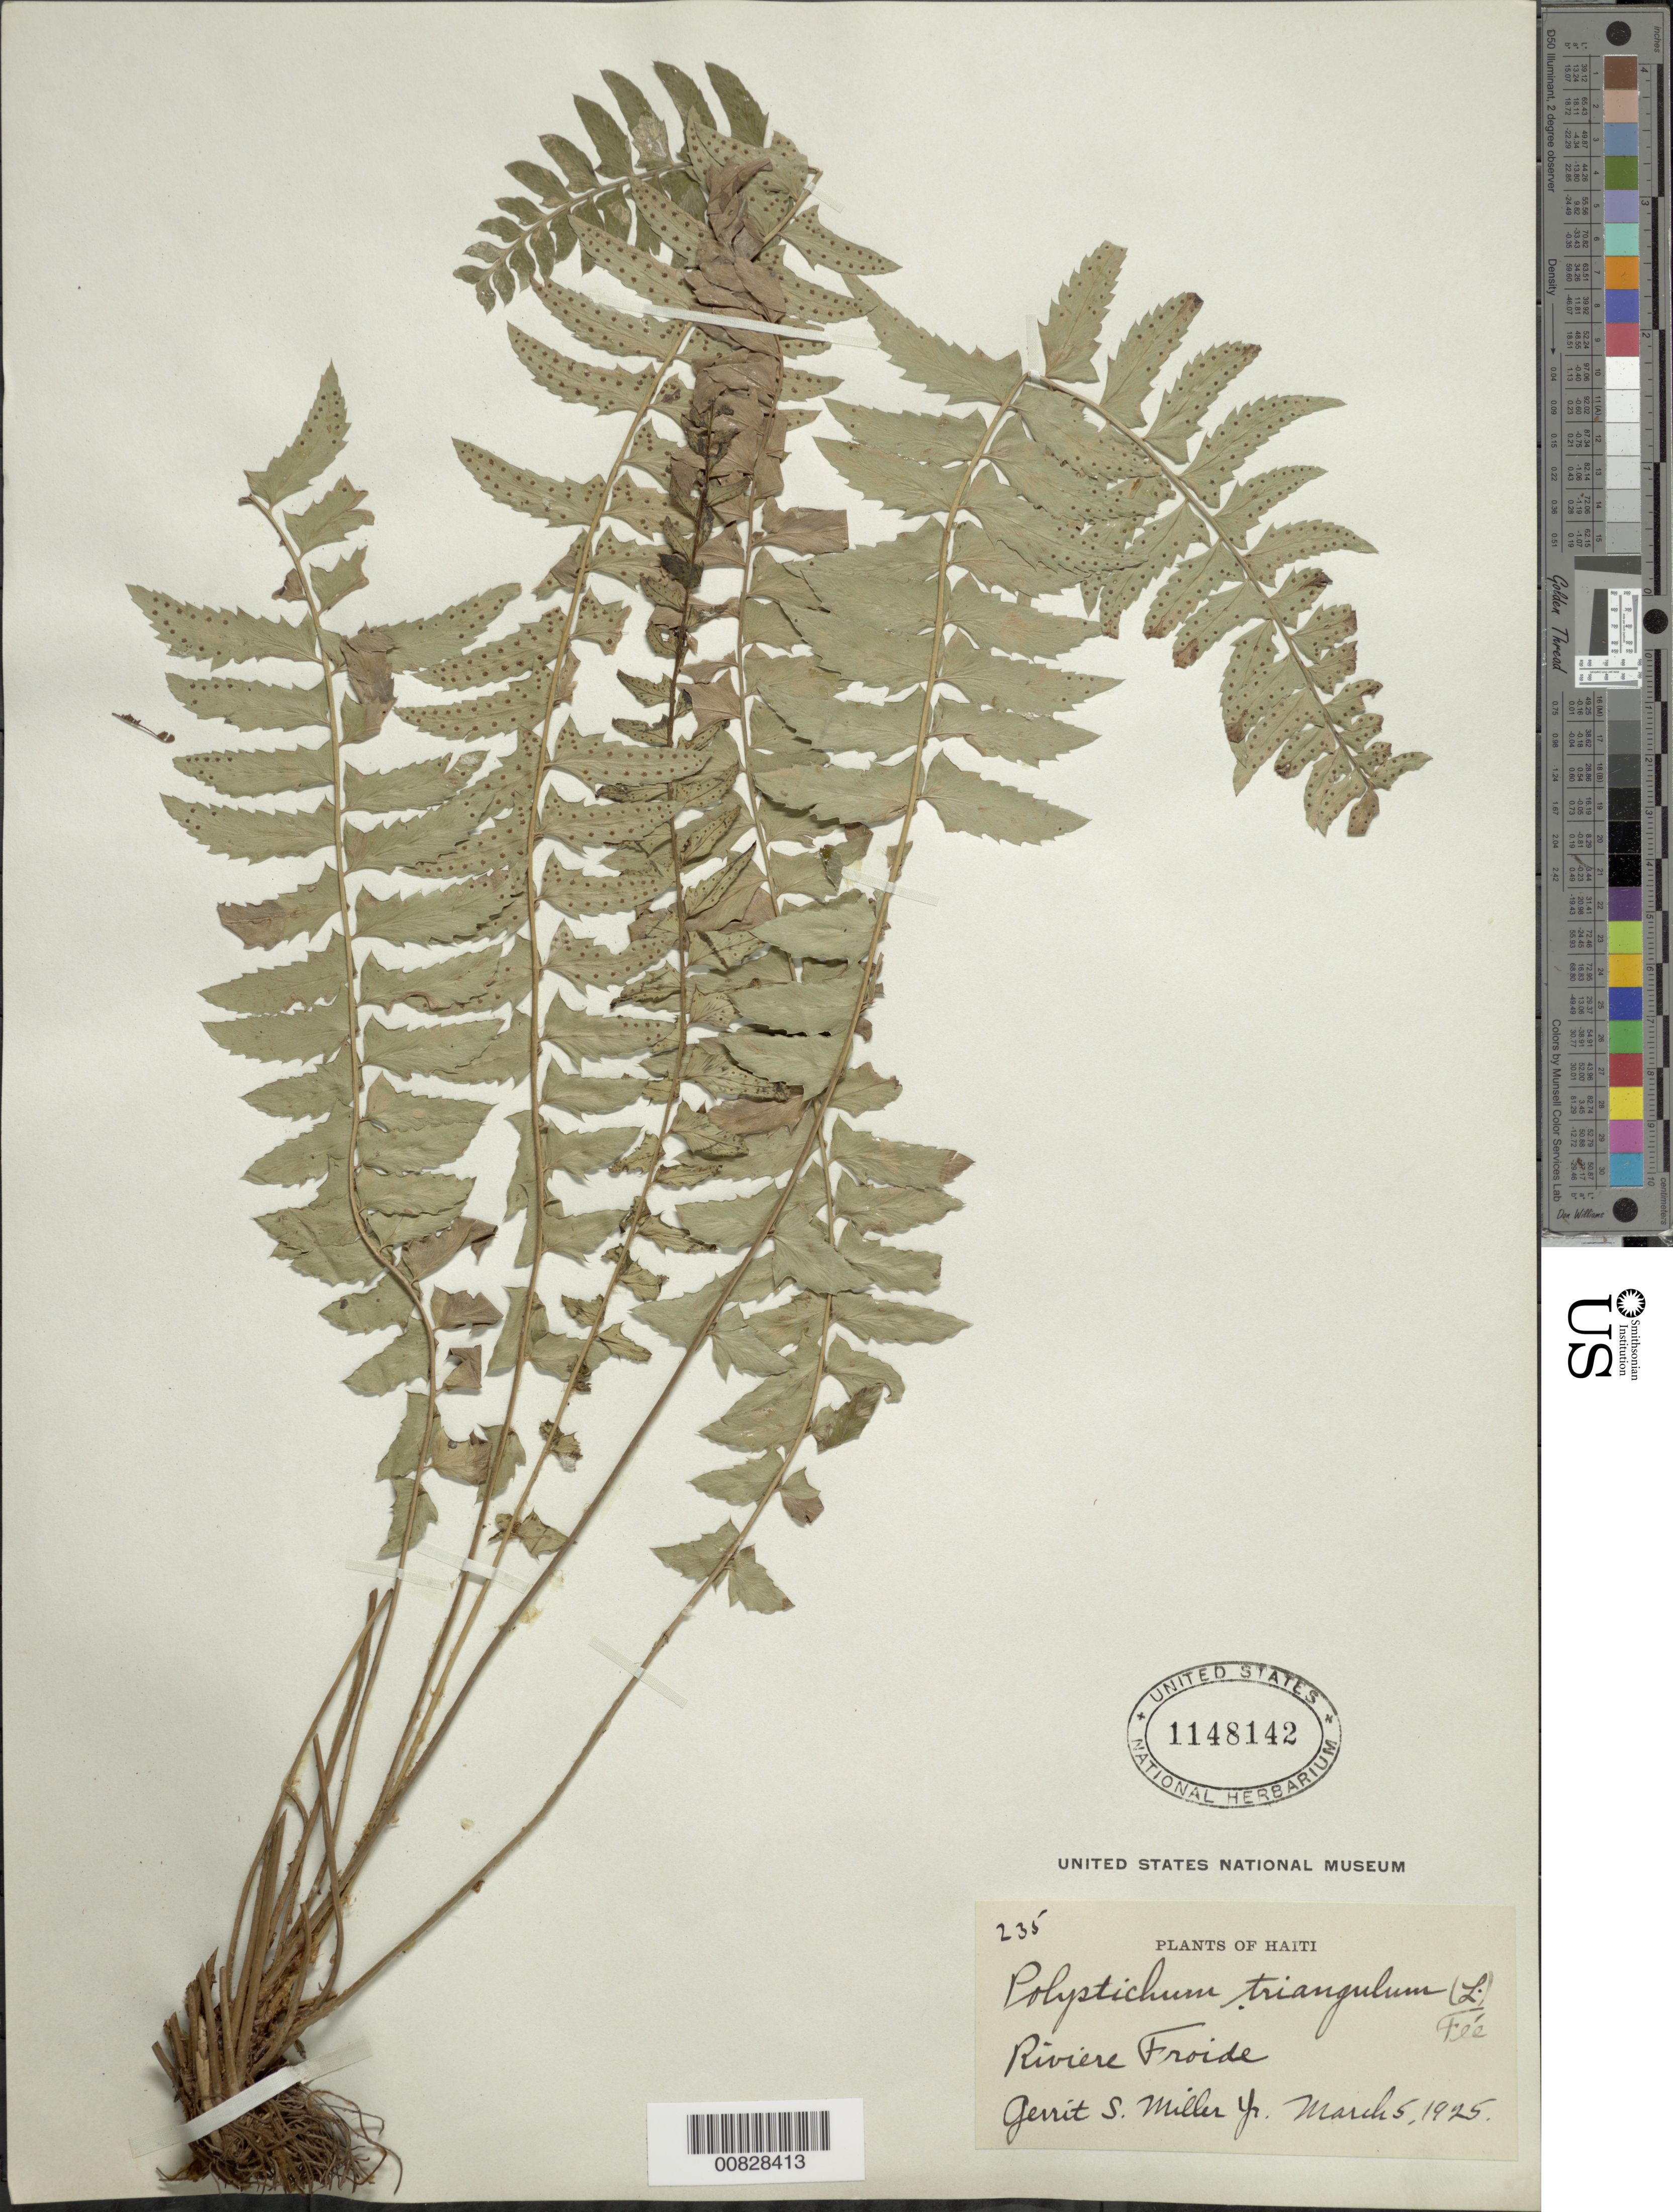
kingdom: Plantae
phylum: Tracheophyta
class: Polypodiopsida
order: Polypodiales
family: Dryopteridaceae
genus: Polystichum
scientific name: Polystichum echinatum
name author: (J.F. Gmel.) C. Chr.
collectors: G. S. Miller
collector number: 235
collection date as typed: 05 Mar 1925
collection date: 1925-03-05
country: Haiti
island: Hispaniola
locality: Riviere Froide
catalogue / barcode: US 1148142